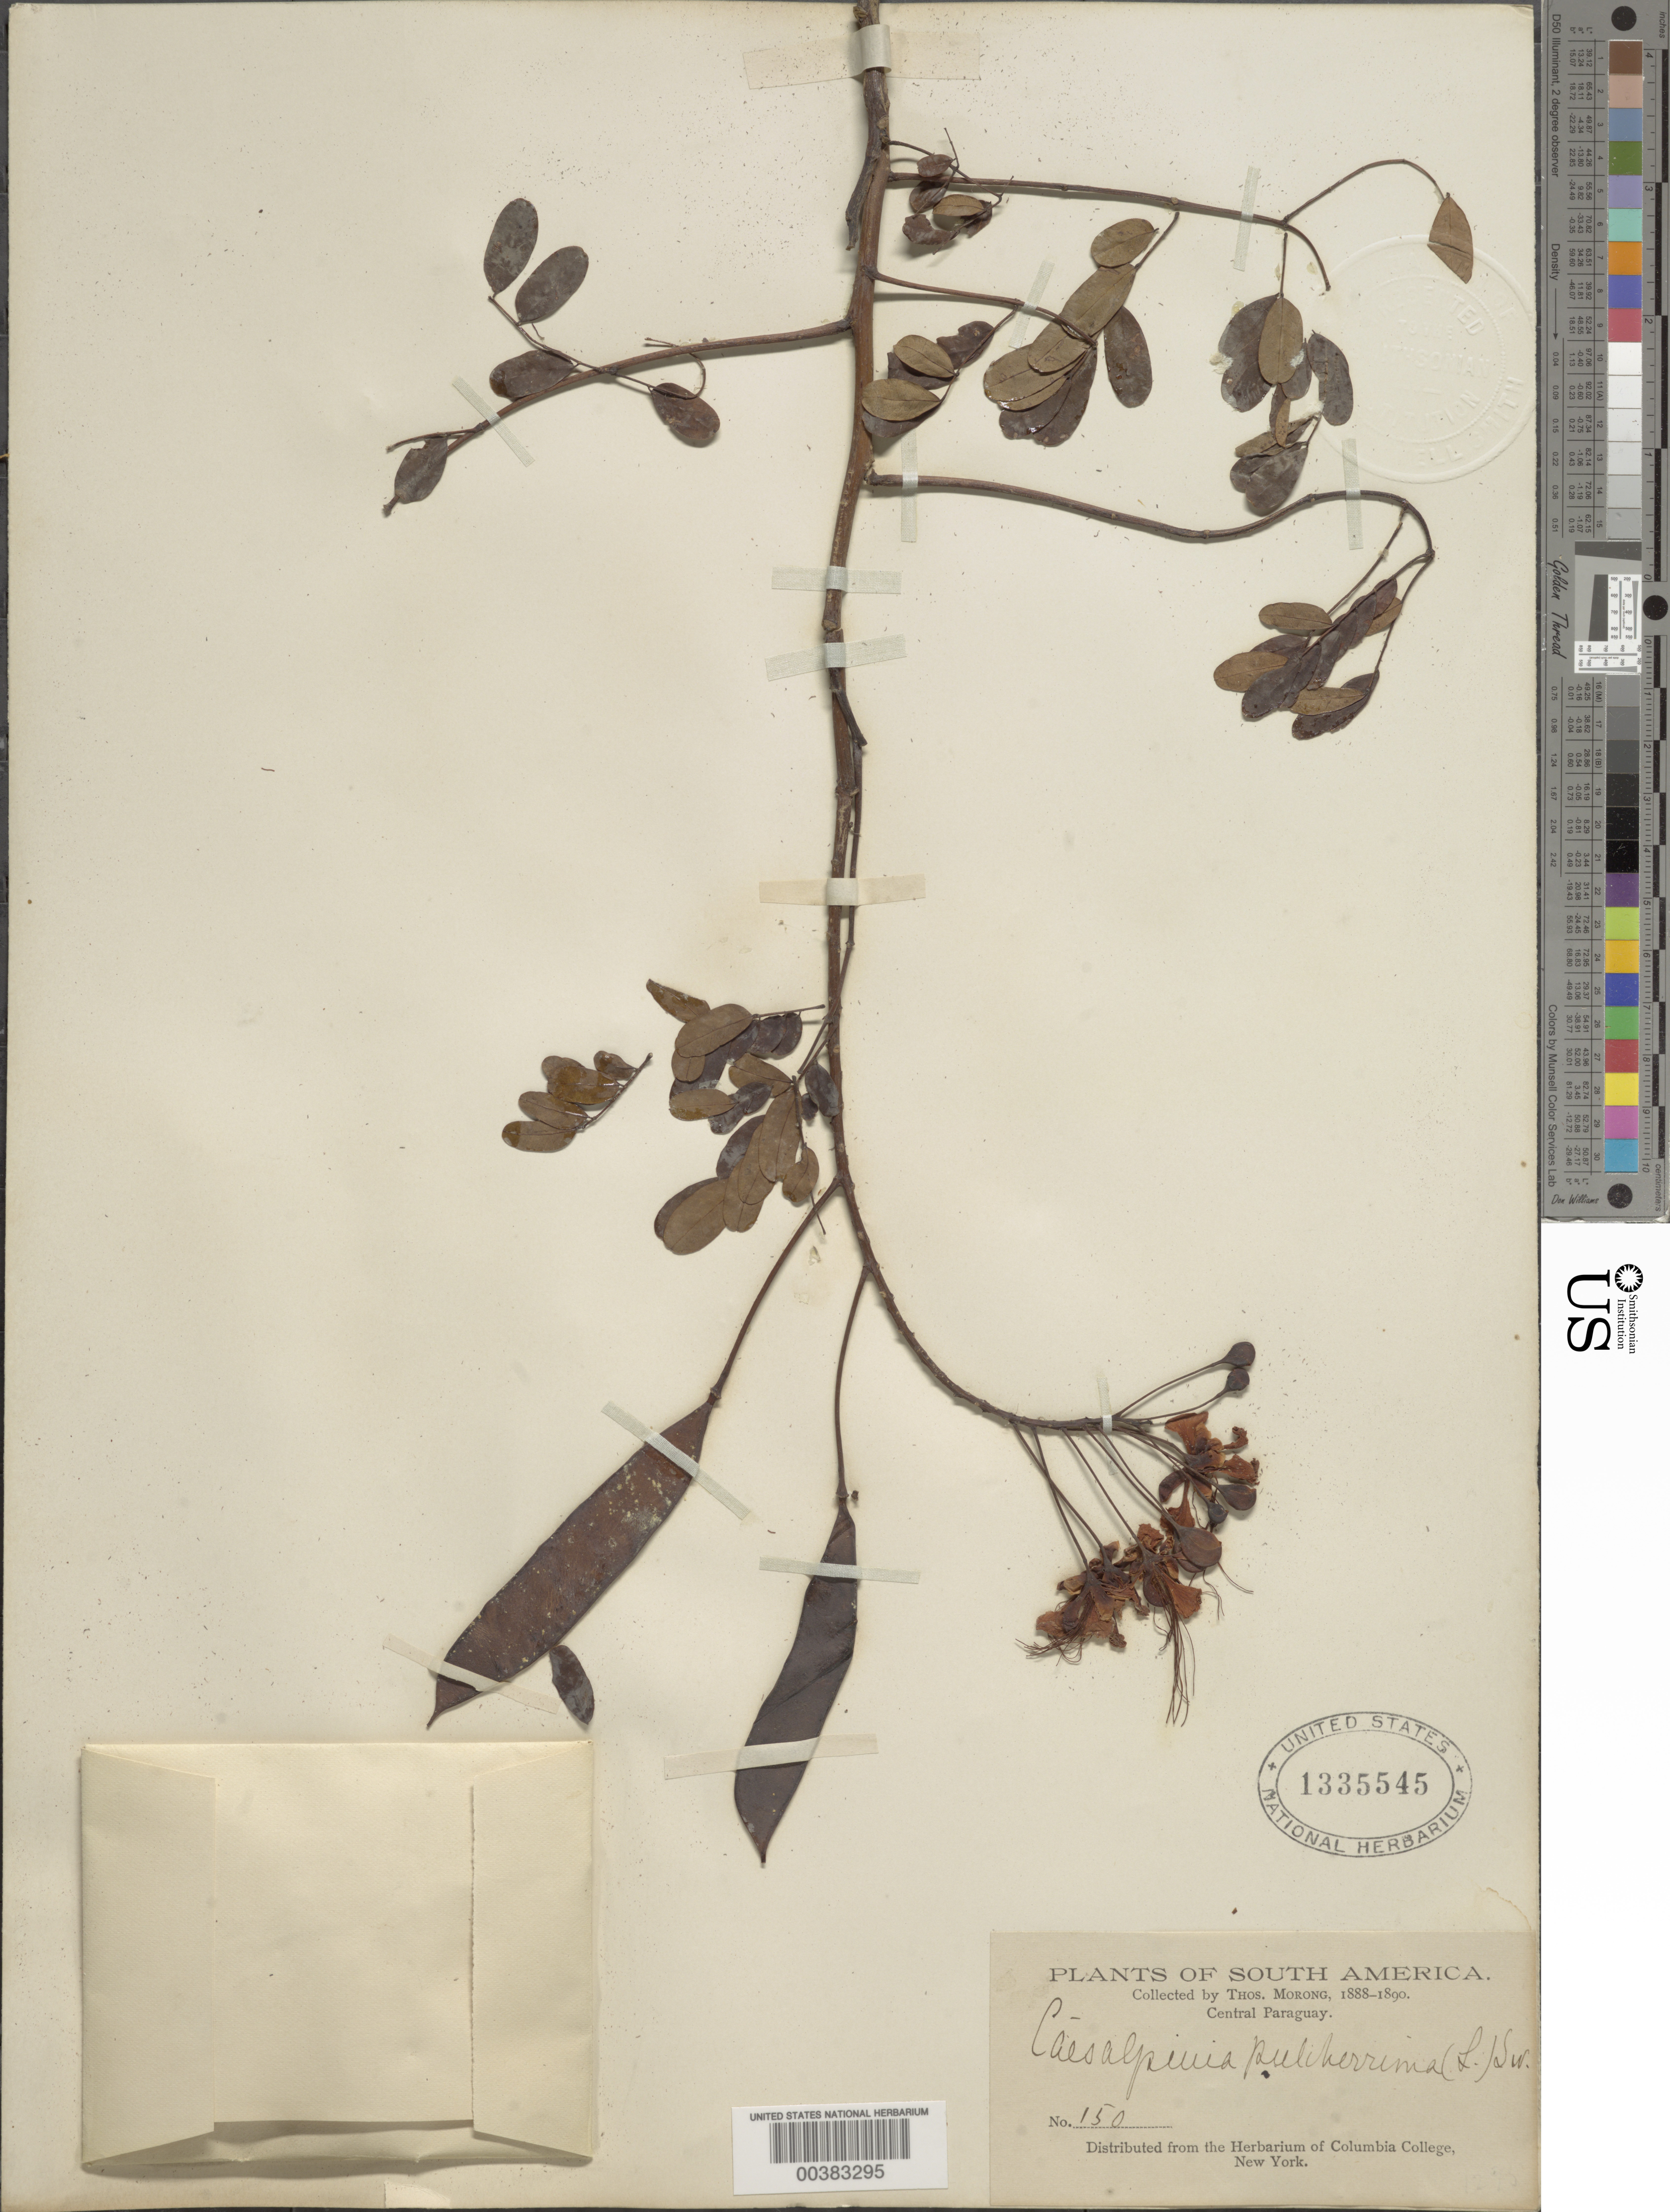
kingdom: Plantae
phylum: Tracheophyta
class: Magnoliopsida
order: Fabales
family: Fabaceae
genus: Caesalpinia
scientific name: Caesalpinia pulcherrima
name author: (L.) Sw.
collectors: T. Morong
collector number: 150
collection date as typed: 1888 to -- -- 1890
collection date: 1888/1890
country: Paraguay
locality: Central paraguay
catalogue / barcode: US 1335545